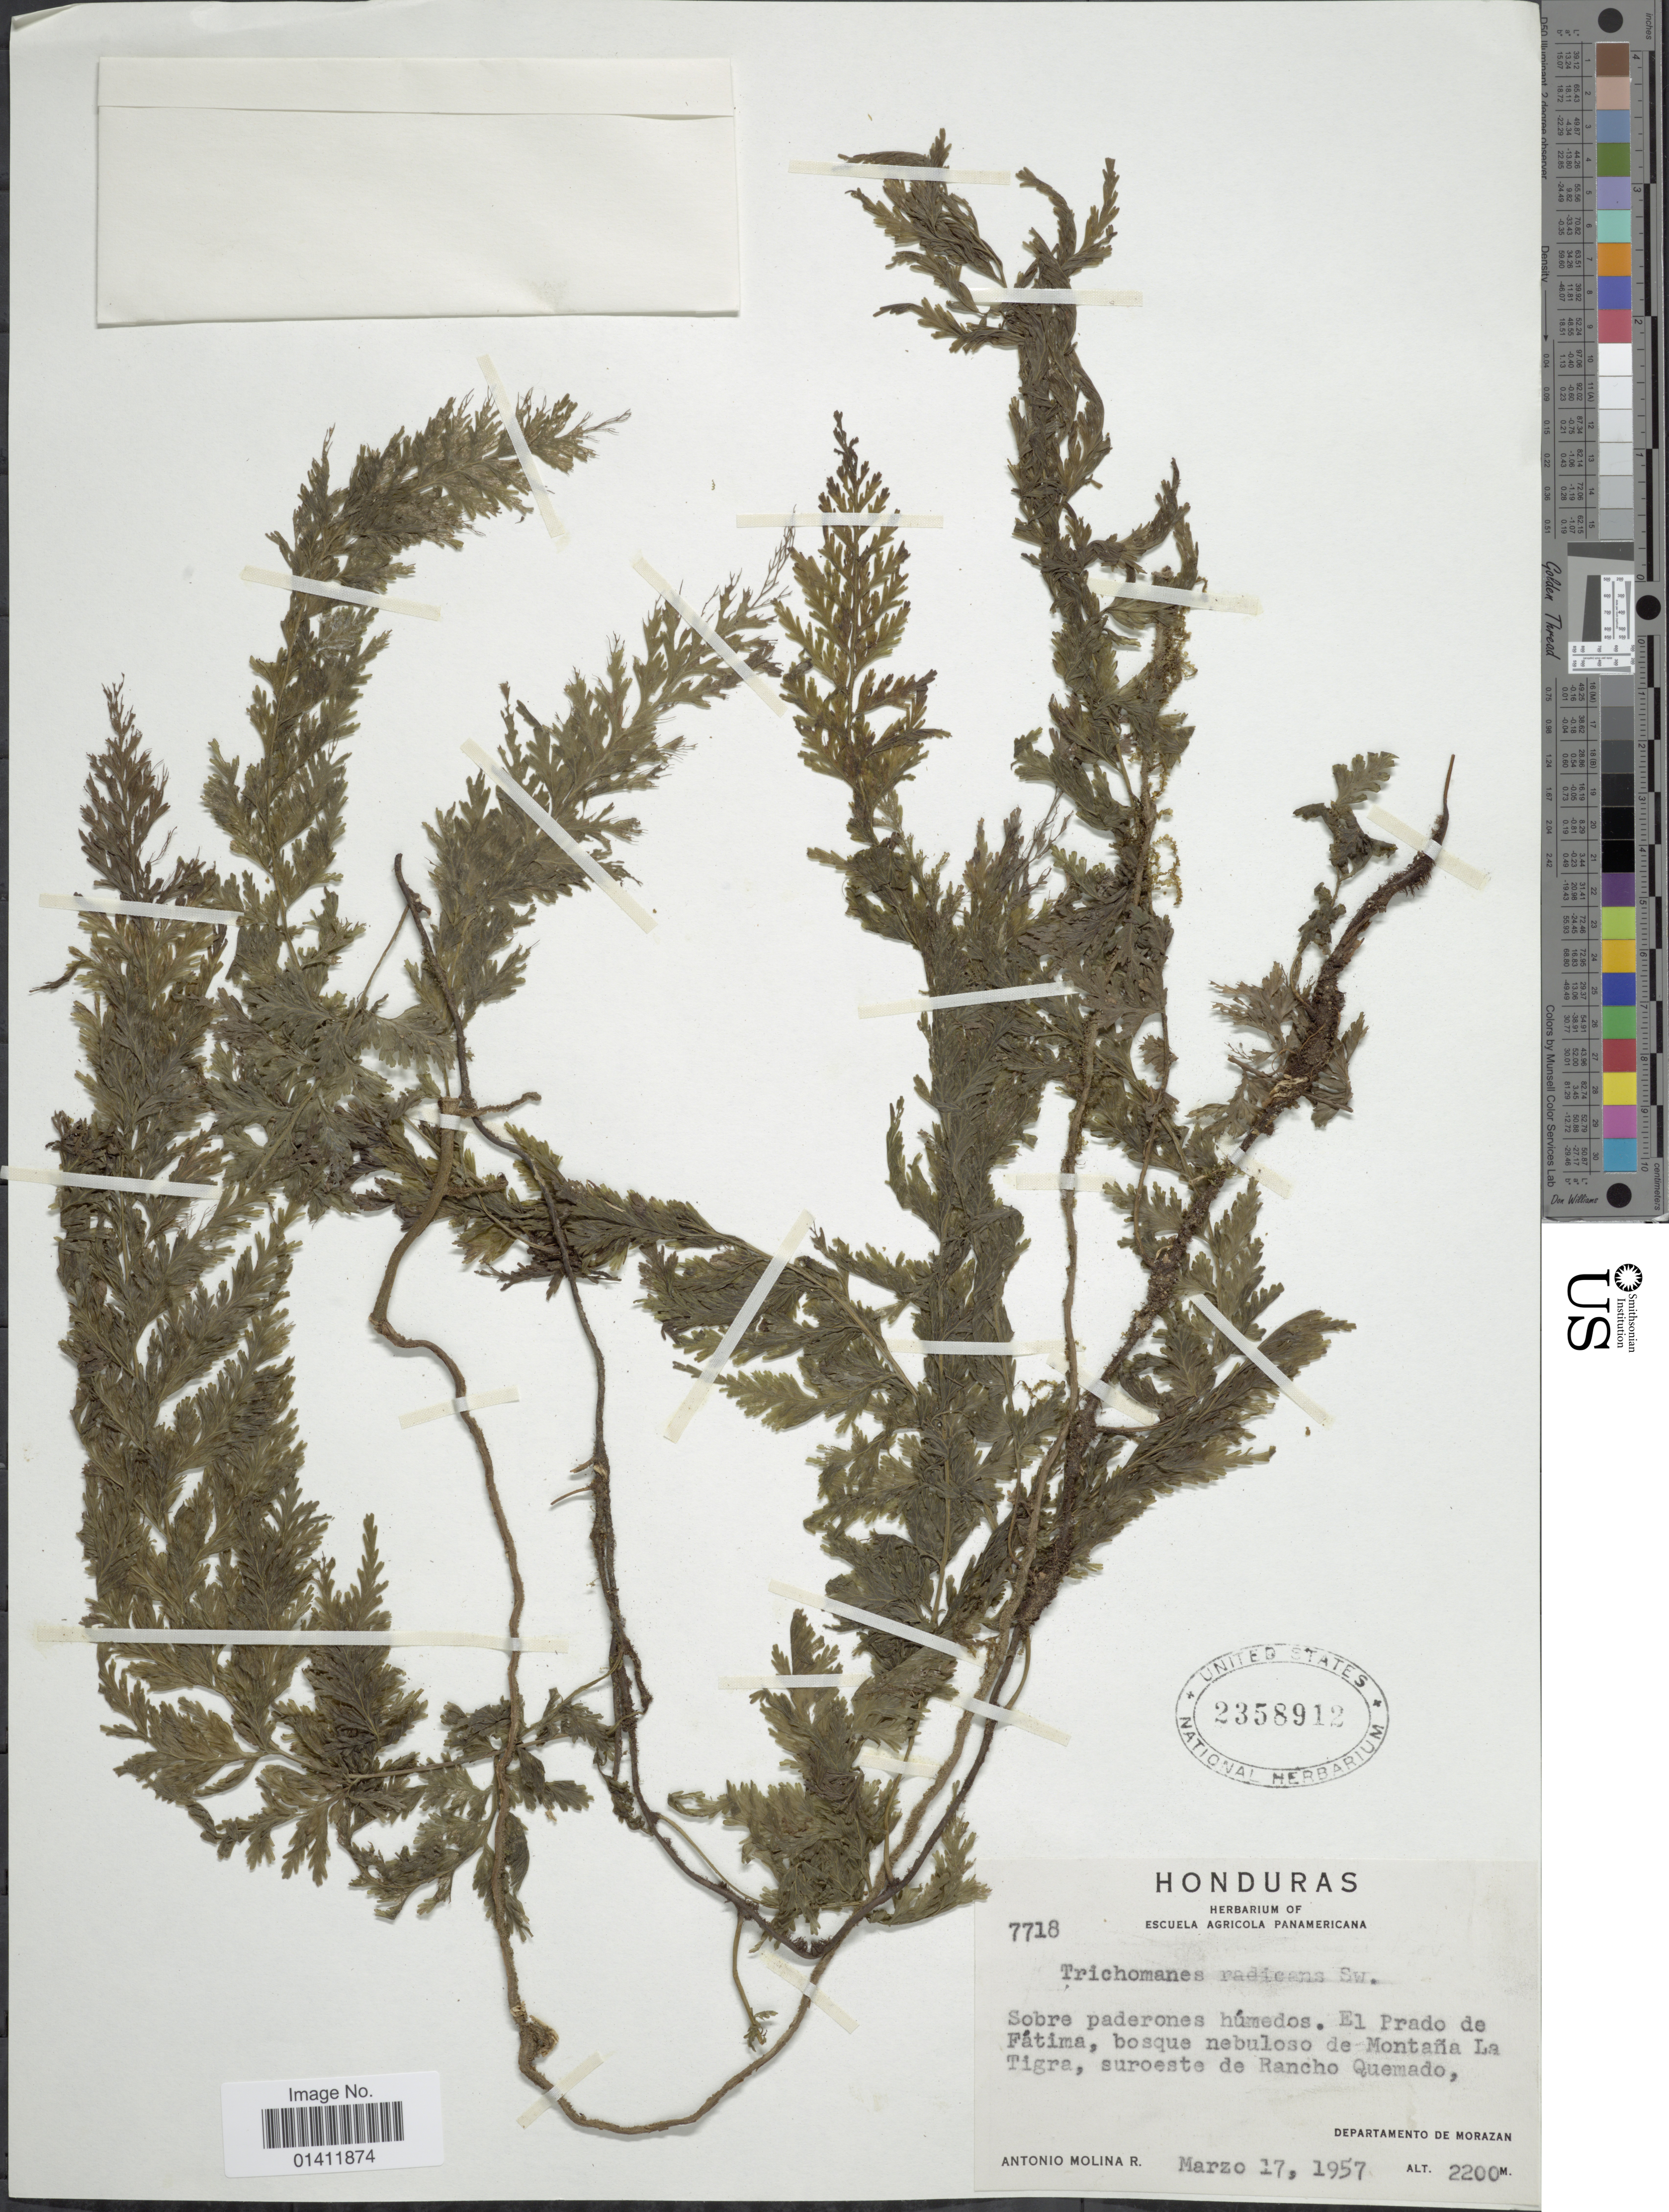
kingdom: Plantae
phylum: Tracheophyta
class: Polypodiopsida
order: Hymenophyllales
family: Hymenophyllaceae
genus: Vandenboschia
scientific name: Vandenboschia radicans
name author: (Sw.) Copel.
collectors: A. Molina R.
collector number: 7718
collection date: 1957-03-17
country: Honduras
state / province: Fco. Morazán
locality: El Prado de Fatima, bosque nebuloso de Montana La Tigra, suroeste de Rancho Quemado. Departamento de Morazon.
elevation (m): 2200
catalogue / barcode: US 2358912